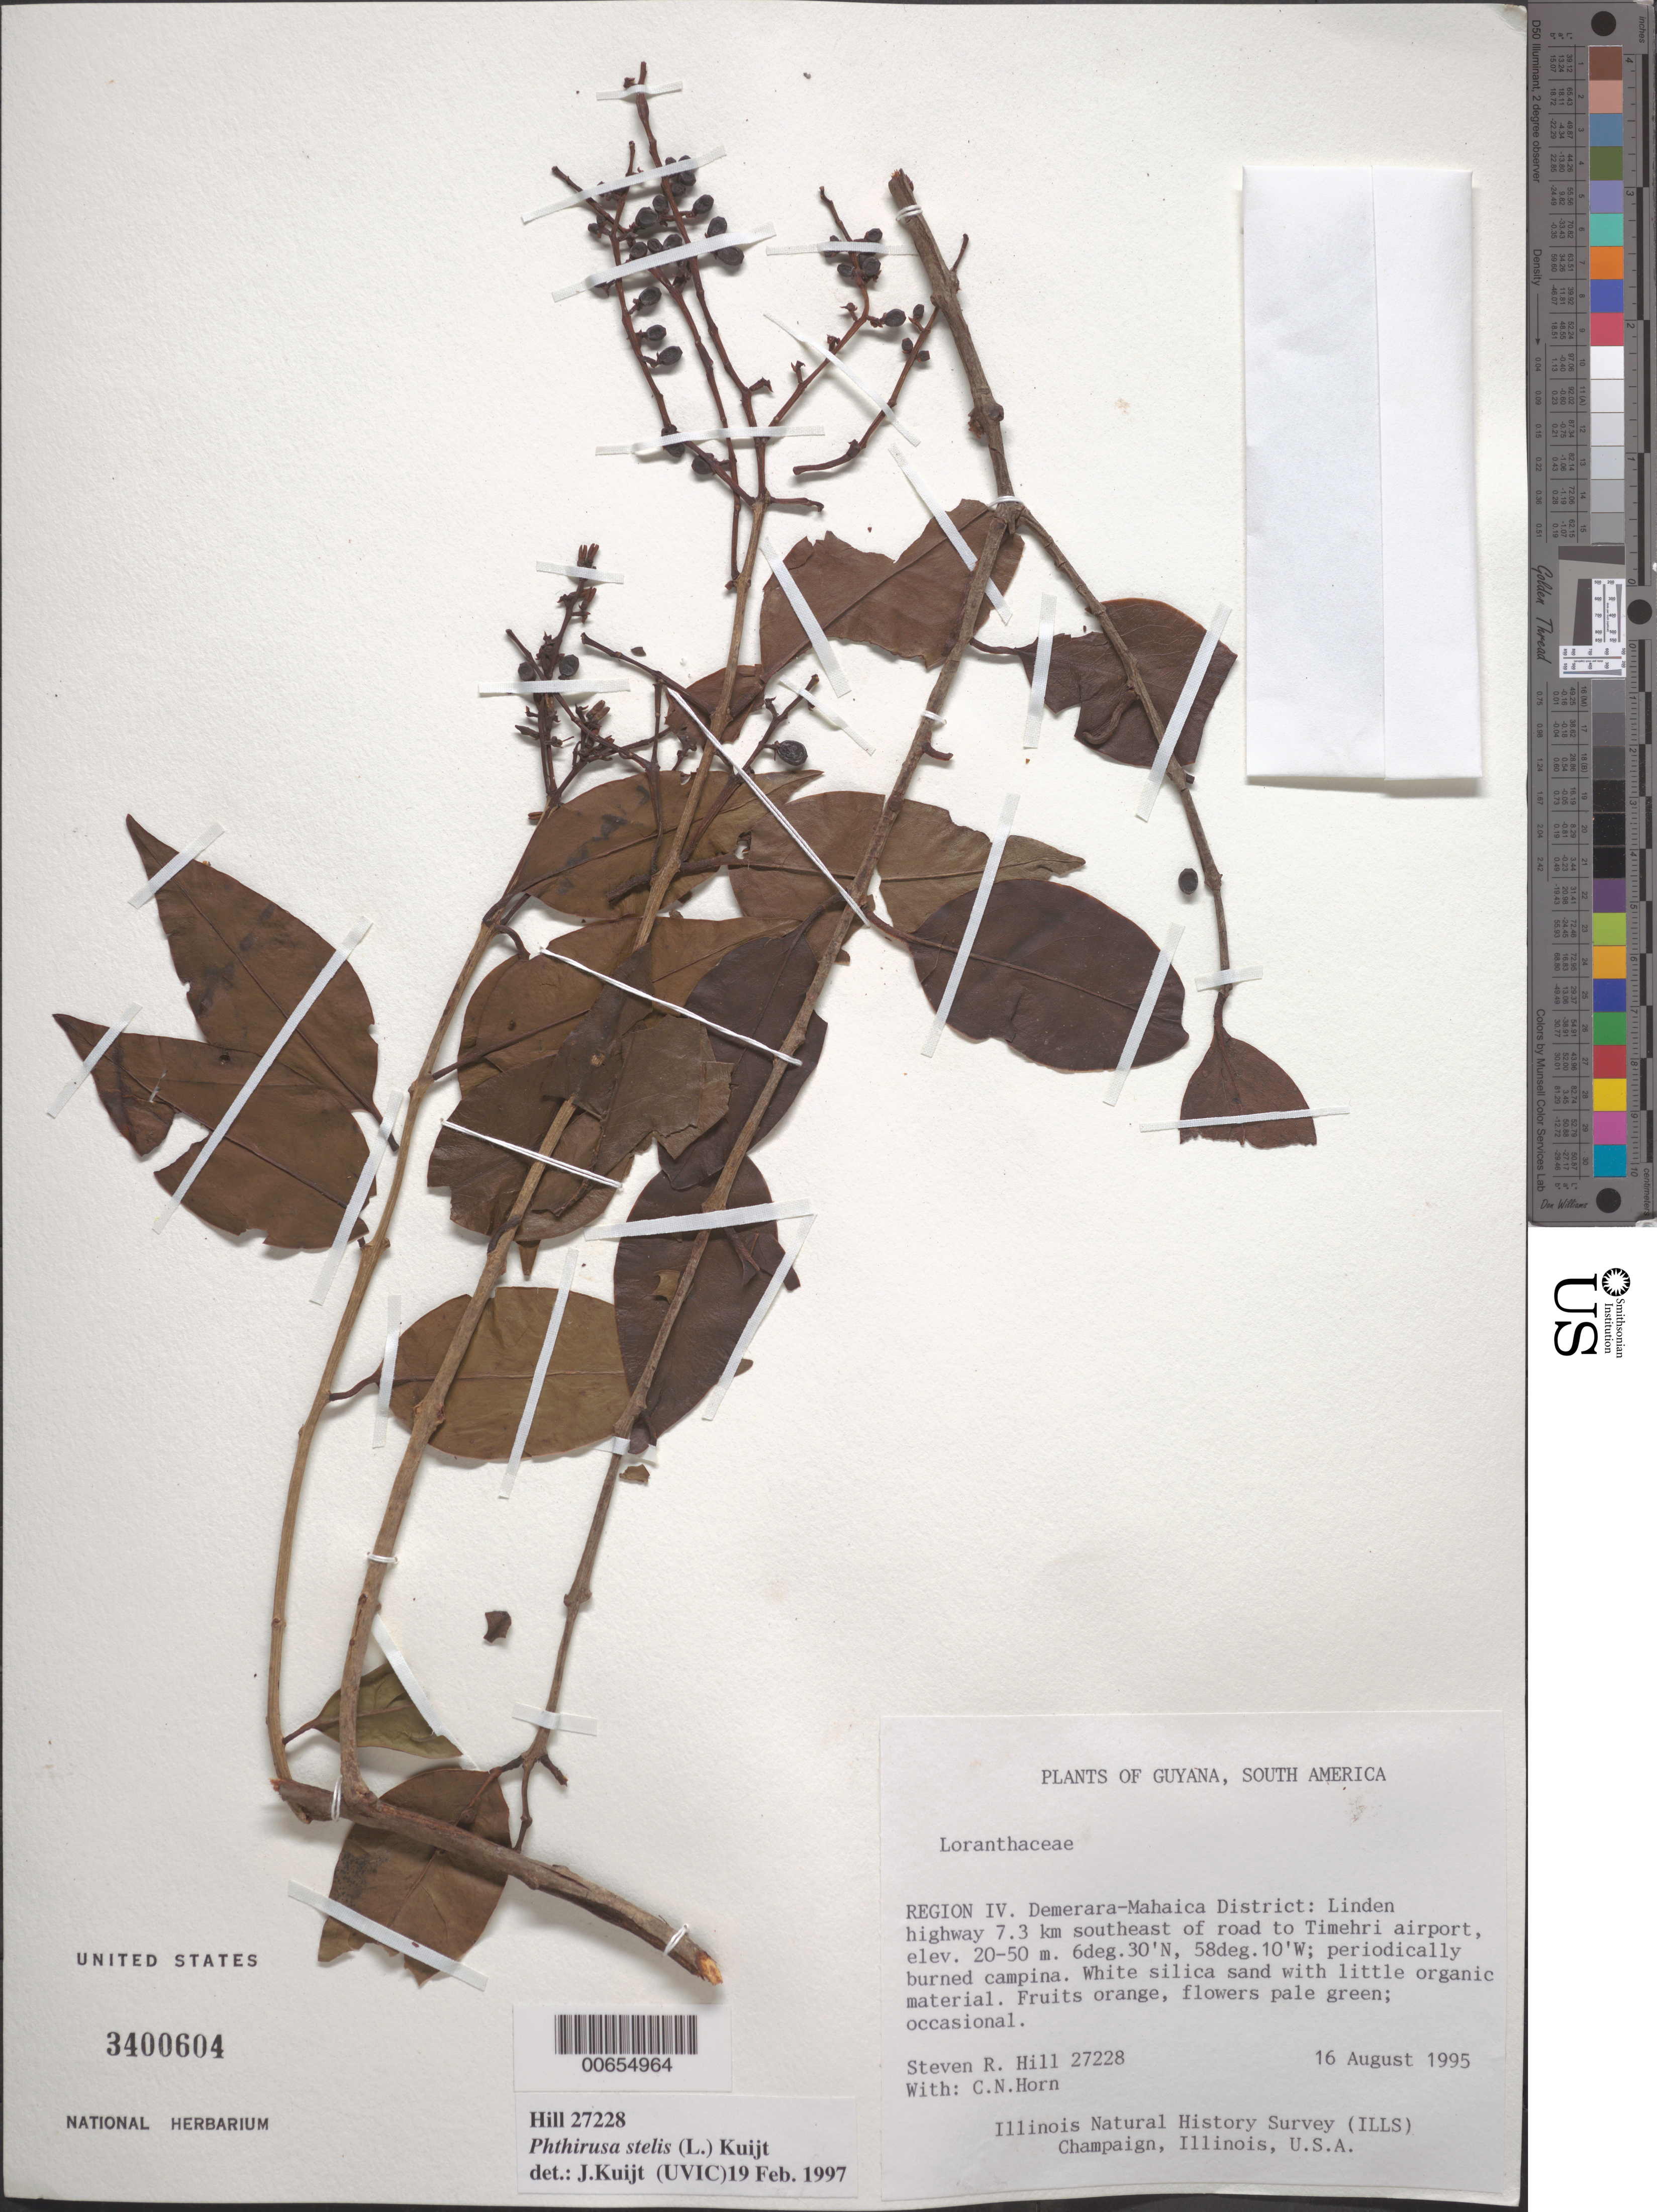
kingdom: Plantae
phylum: Tracheophyta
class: Magnoliopsida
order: Santalales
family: Loranthaceae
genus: Phthirusa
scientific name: Phthirusa stelis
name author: (L.) Kuijt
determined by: Kuijt, Job, (CANADA)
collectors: S. R. Hill, C. N. Horn & H. Vermeer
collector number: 27228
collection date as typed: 16-Aug-95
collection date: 1995-08-16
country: Guyana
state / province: Demerara-Mahaica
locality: Linden Hwy., 7.3 km SE of Timehri Airport road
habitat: White silica sand with little organic material. Periodoically burned campina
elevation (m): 20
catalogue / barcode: US 3400604